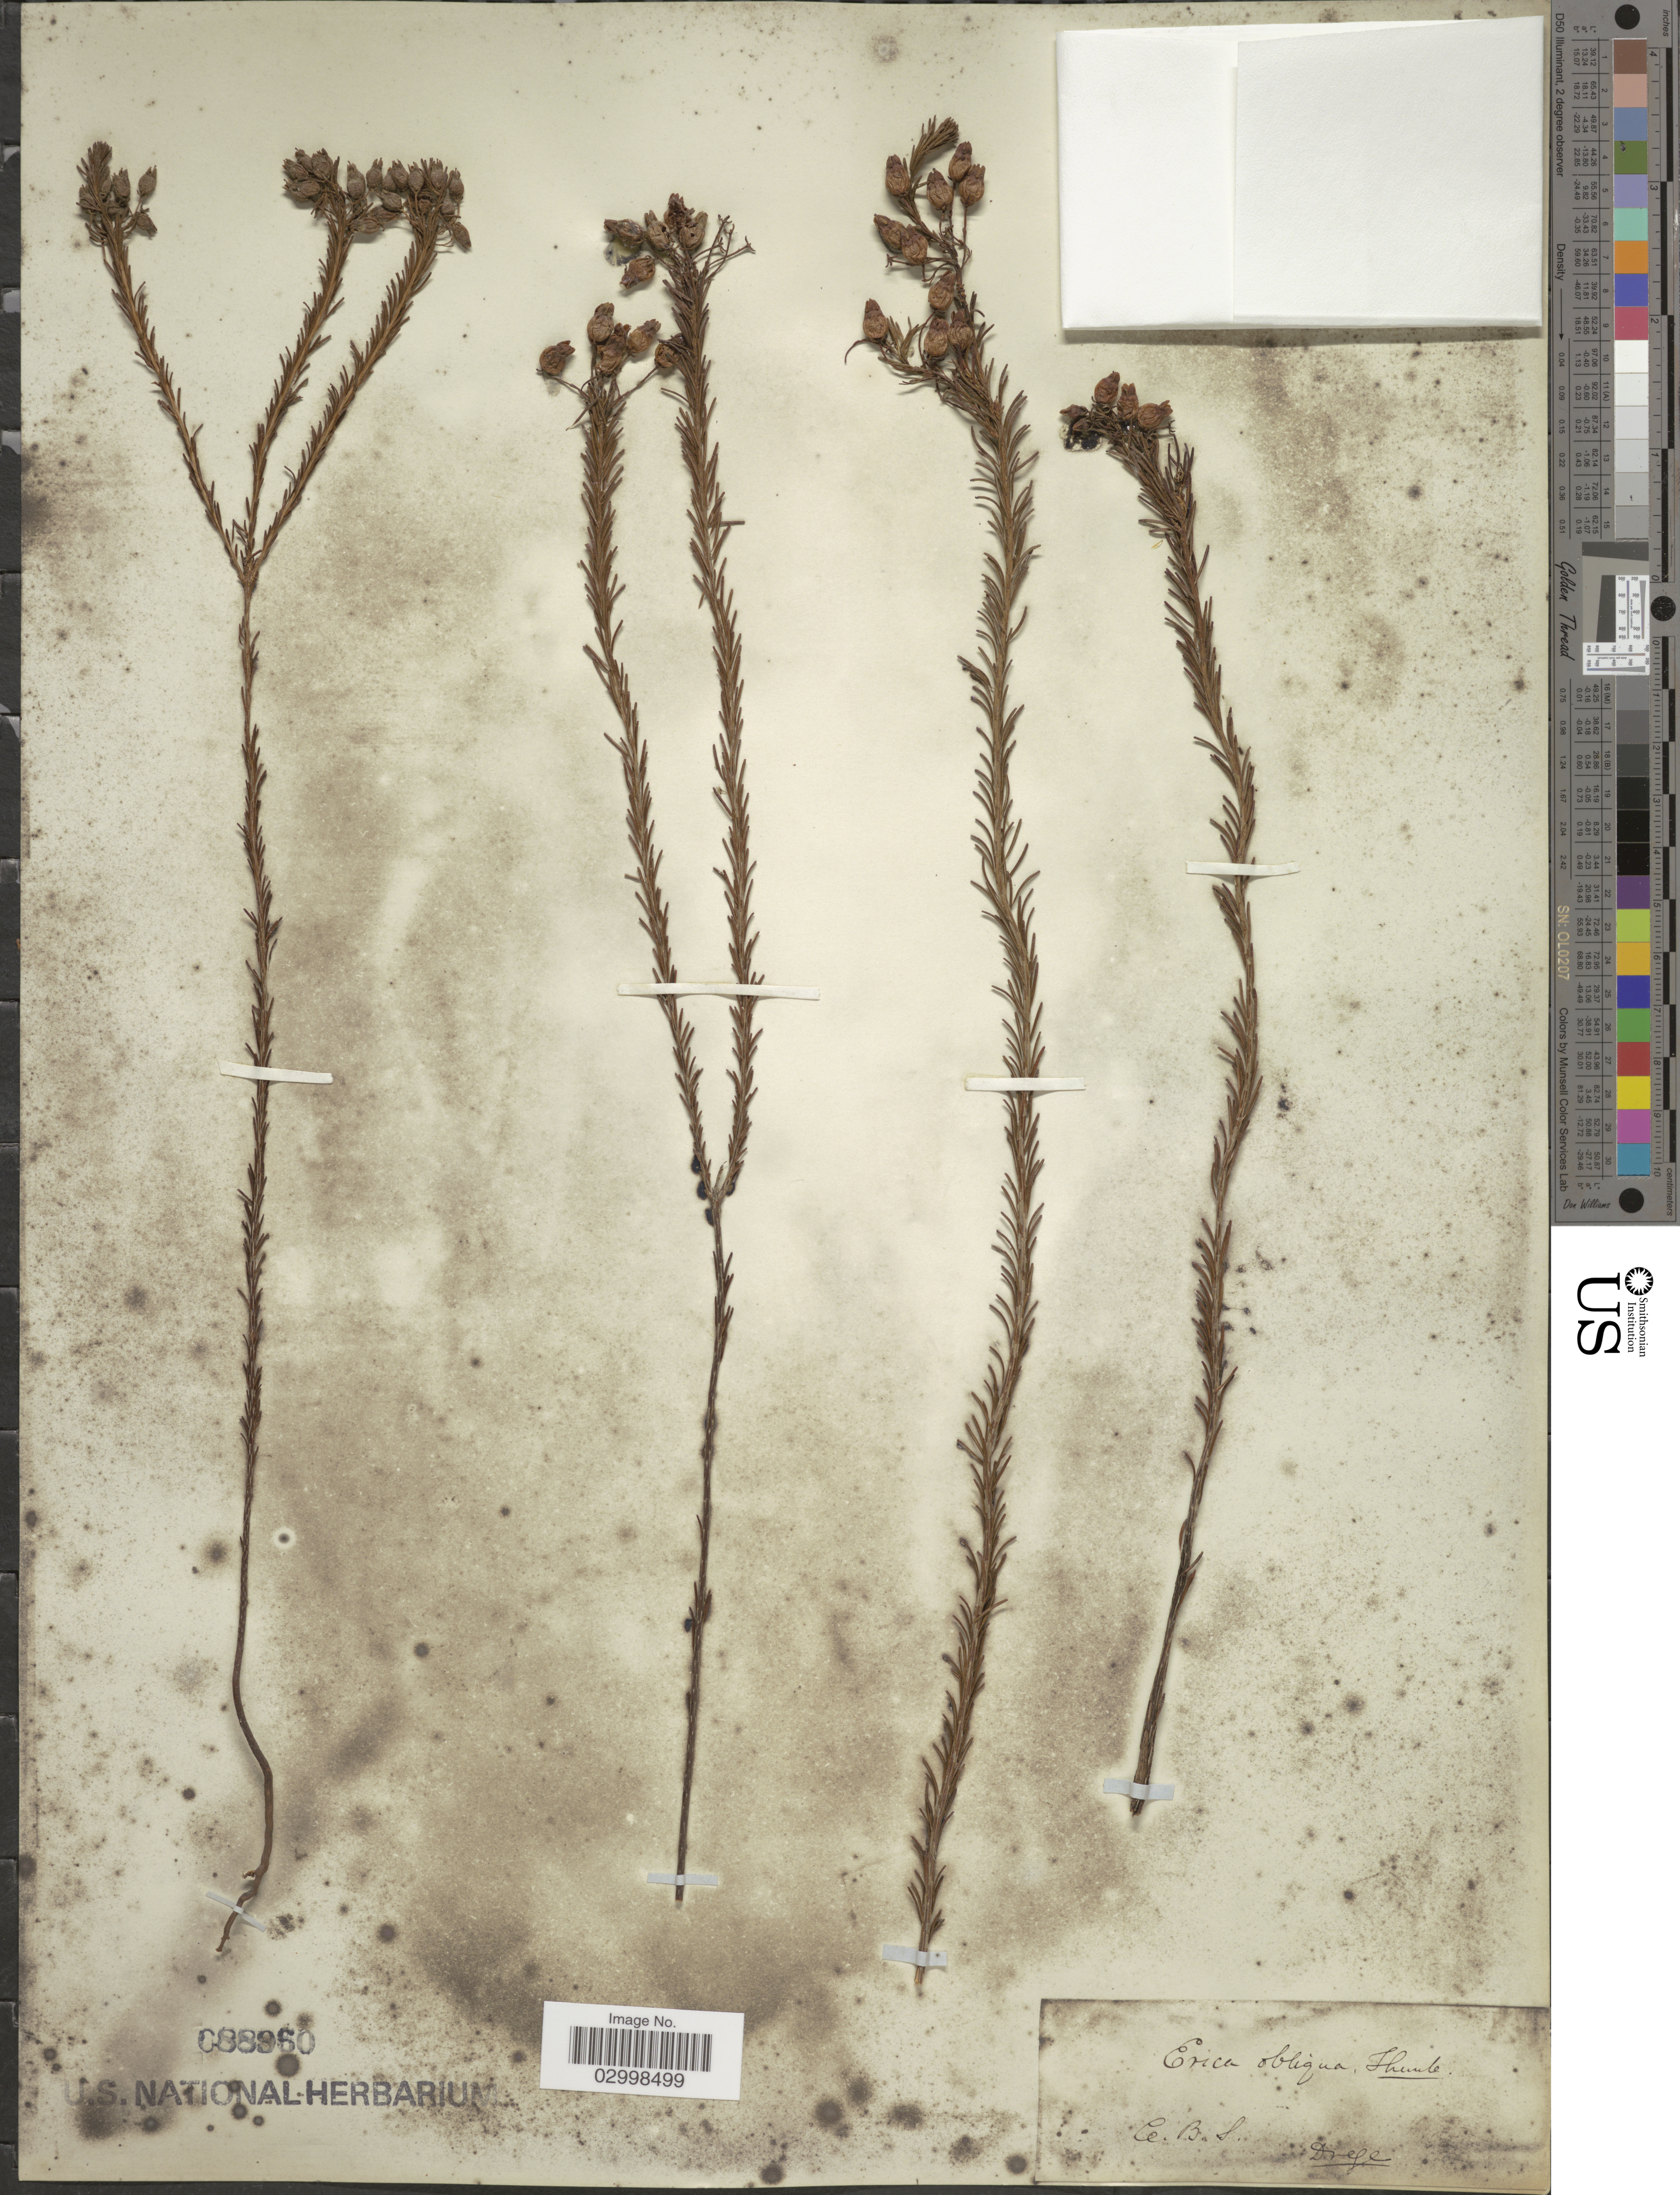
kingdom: Plantae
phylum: Tracheophyta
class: Magnoliopsida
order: Ericales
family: Ericaceae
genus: Erica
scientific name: Erica obliqua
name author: Aiton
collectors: Drege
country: South Africa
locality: C. B. S.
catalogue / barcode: US 88960